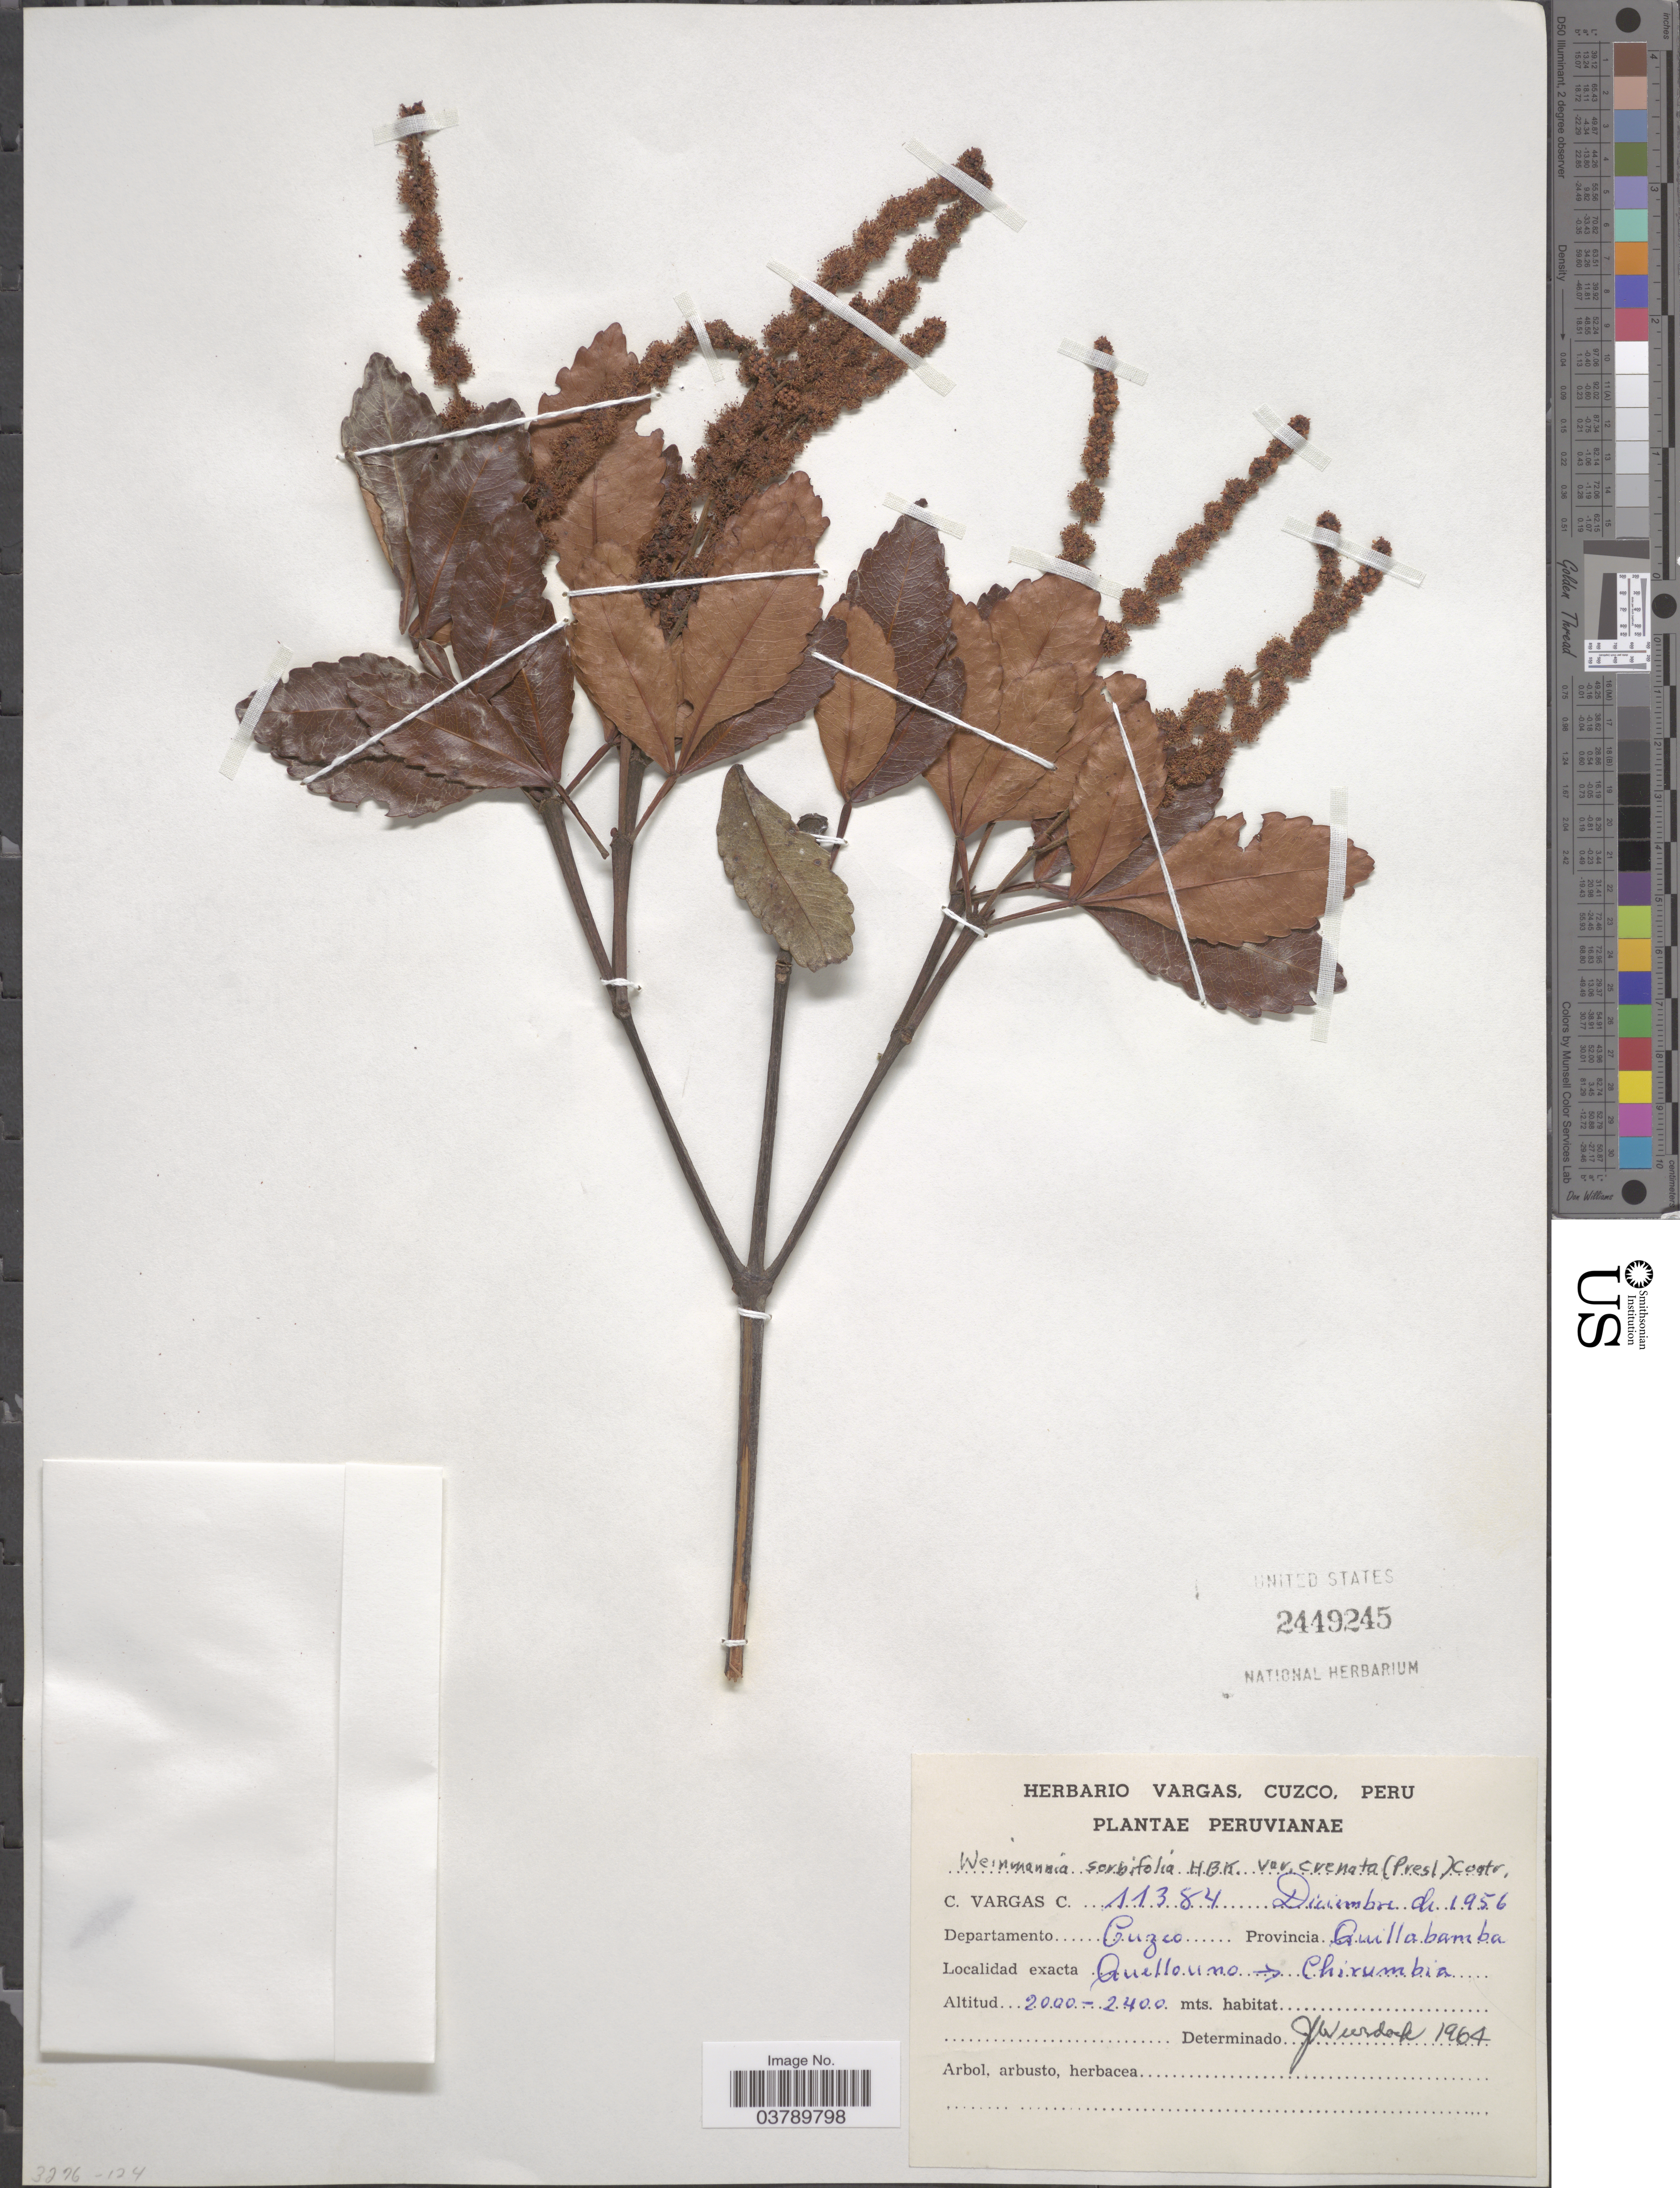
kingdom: Plantae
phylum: Tracheophyta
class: Magnoliopsida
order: Oxalidales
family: Cunoniaceae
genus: Weinmannia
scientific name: Weinmannia sorbifolia var. crenata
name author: Kunth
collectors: C. Vargas Calderón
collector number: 11384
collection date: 1956-12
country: Peru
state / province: Cusco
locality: Departamento Cuzco. Provincia Quillabamba. Quellouno-Chirumbia.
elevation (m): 2000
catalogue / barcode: US 2449245